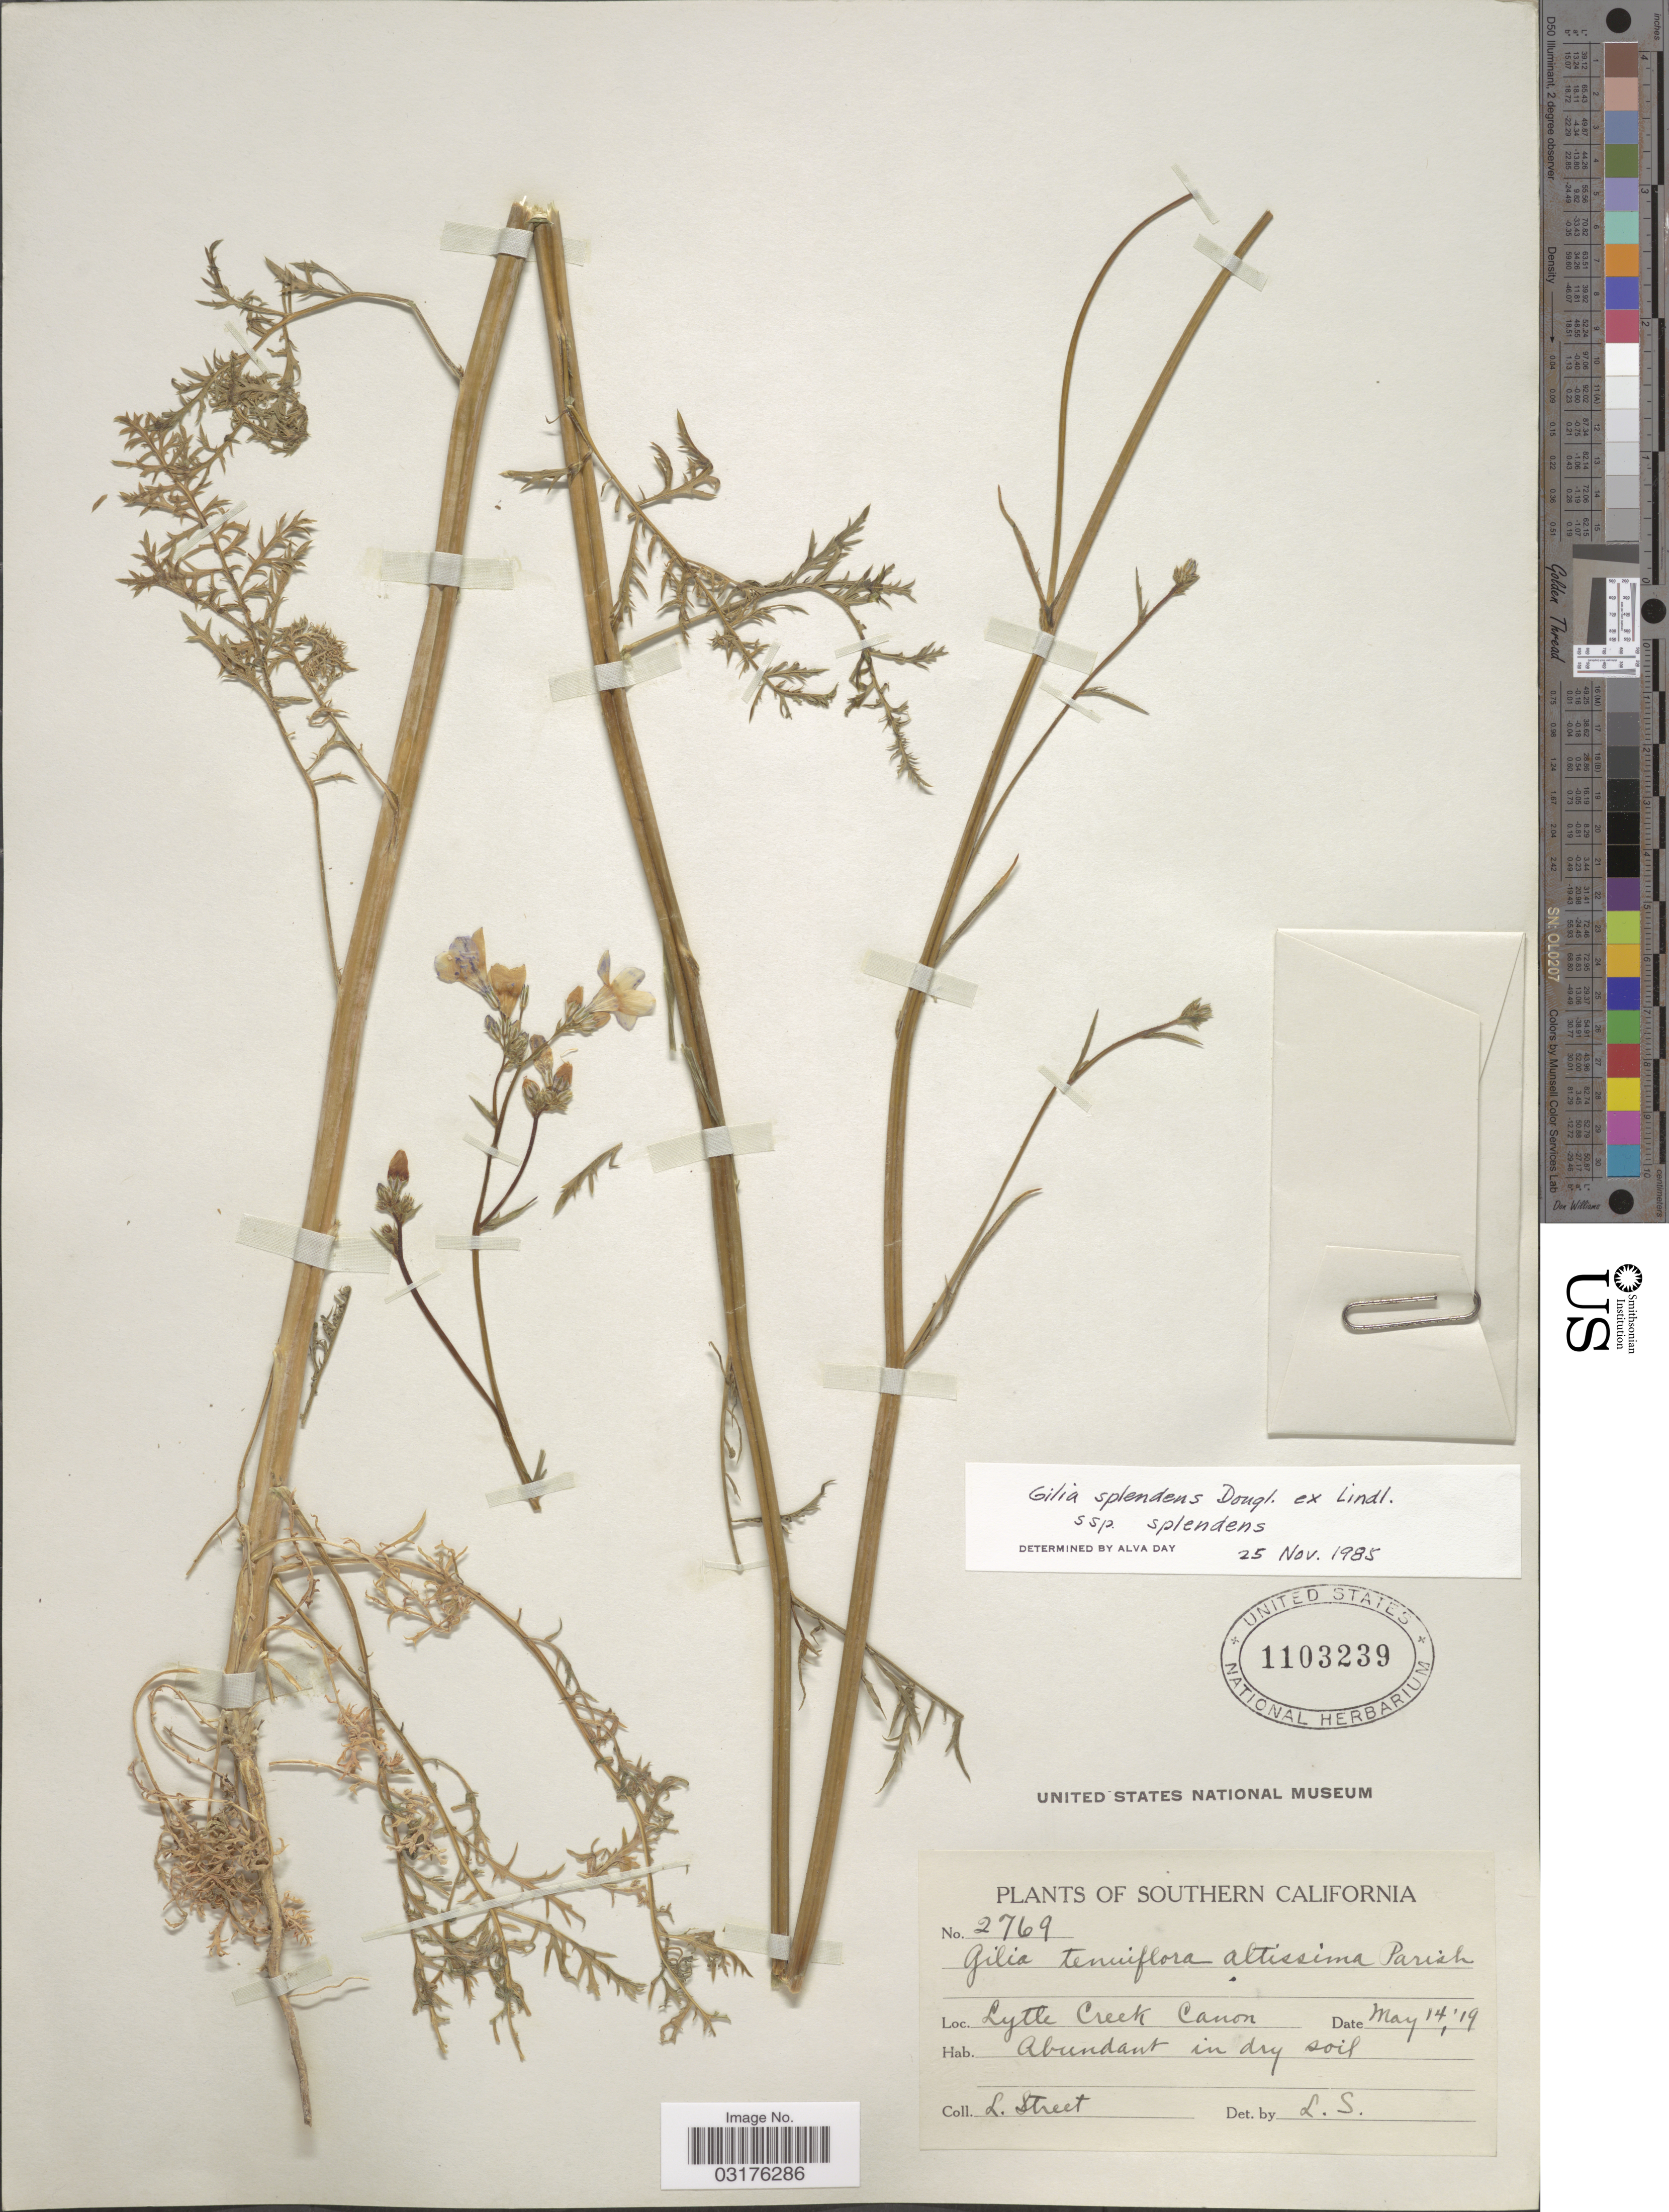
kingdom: Plantae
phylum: Tracheophyta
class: Magnoliopsida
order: Ericales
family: Polemoniaceae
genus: Saltugilia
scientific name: Saltugilia splendens subsp. splendens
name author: (Douglas ex H. Mason & A.D. Grant) L.A. Johnson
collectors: L. Street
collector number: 2769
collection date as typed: Transcribed d/m/y: 14/5/19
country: United States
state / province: California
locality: Southern California, Lytle Creek Canon.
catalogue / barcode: US 1103239